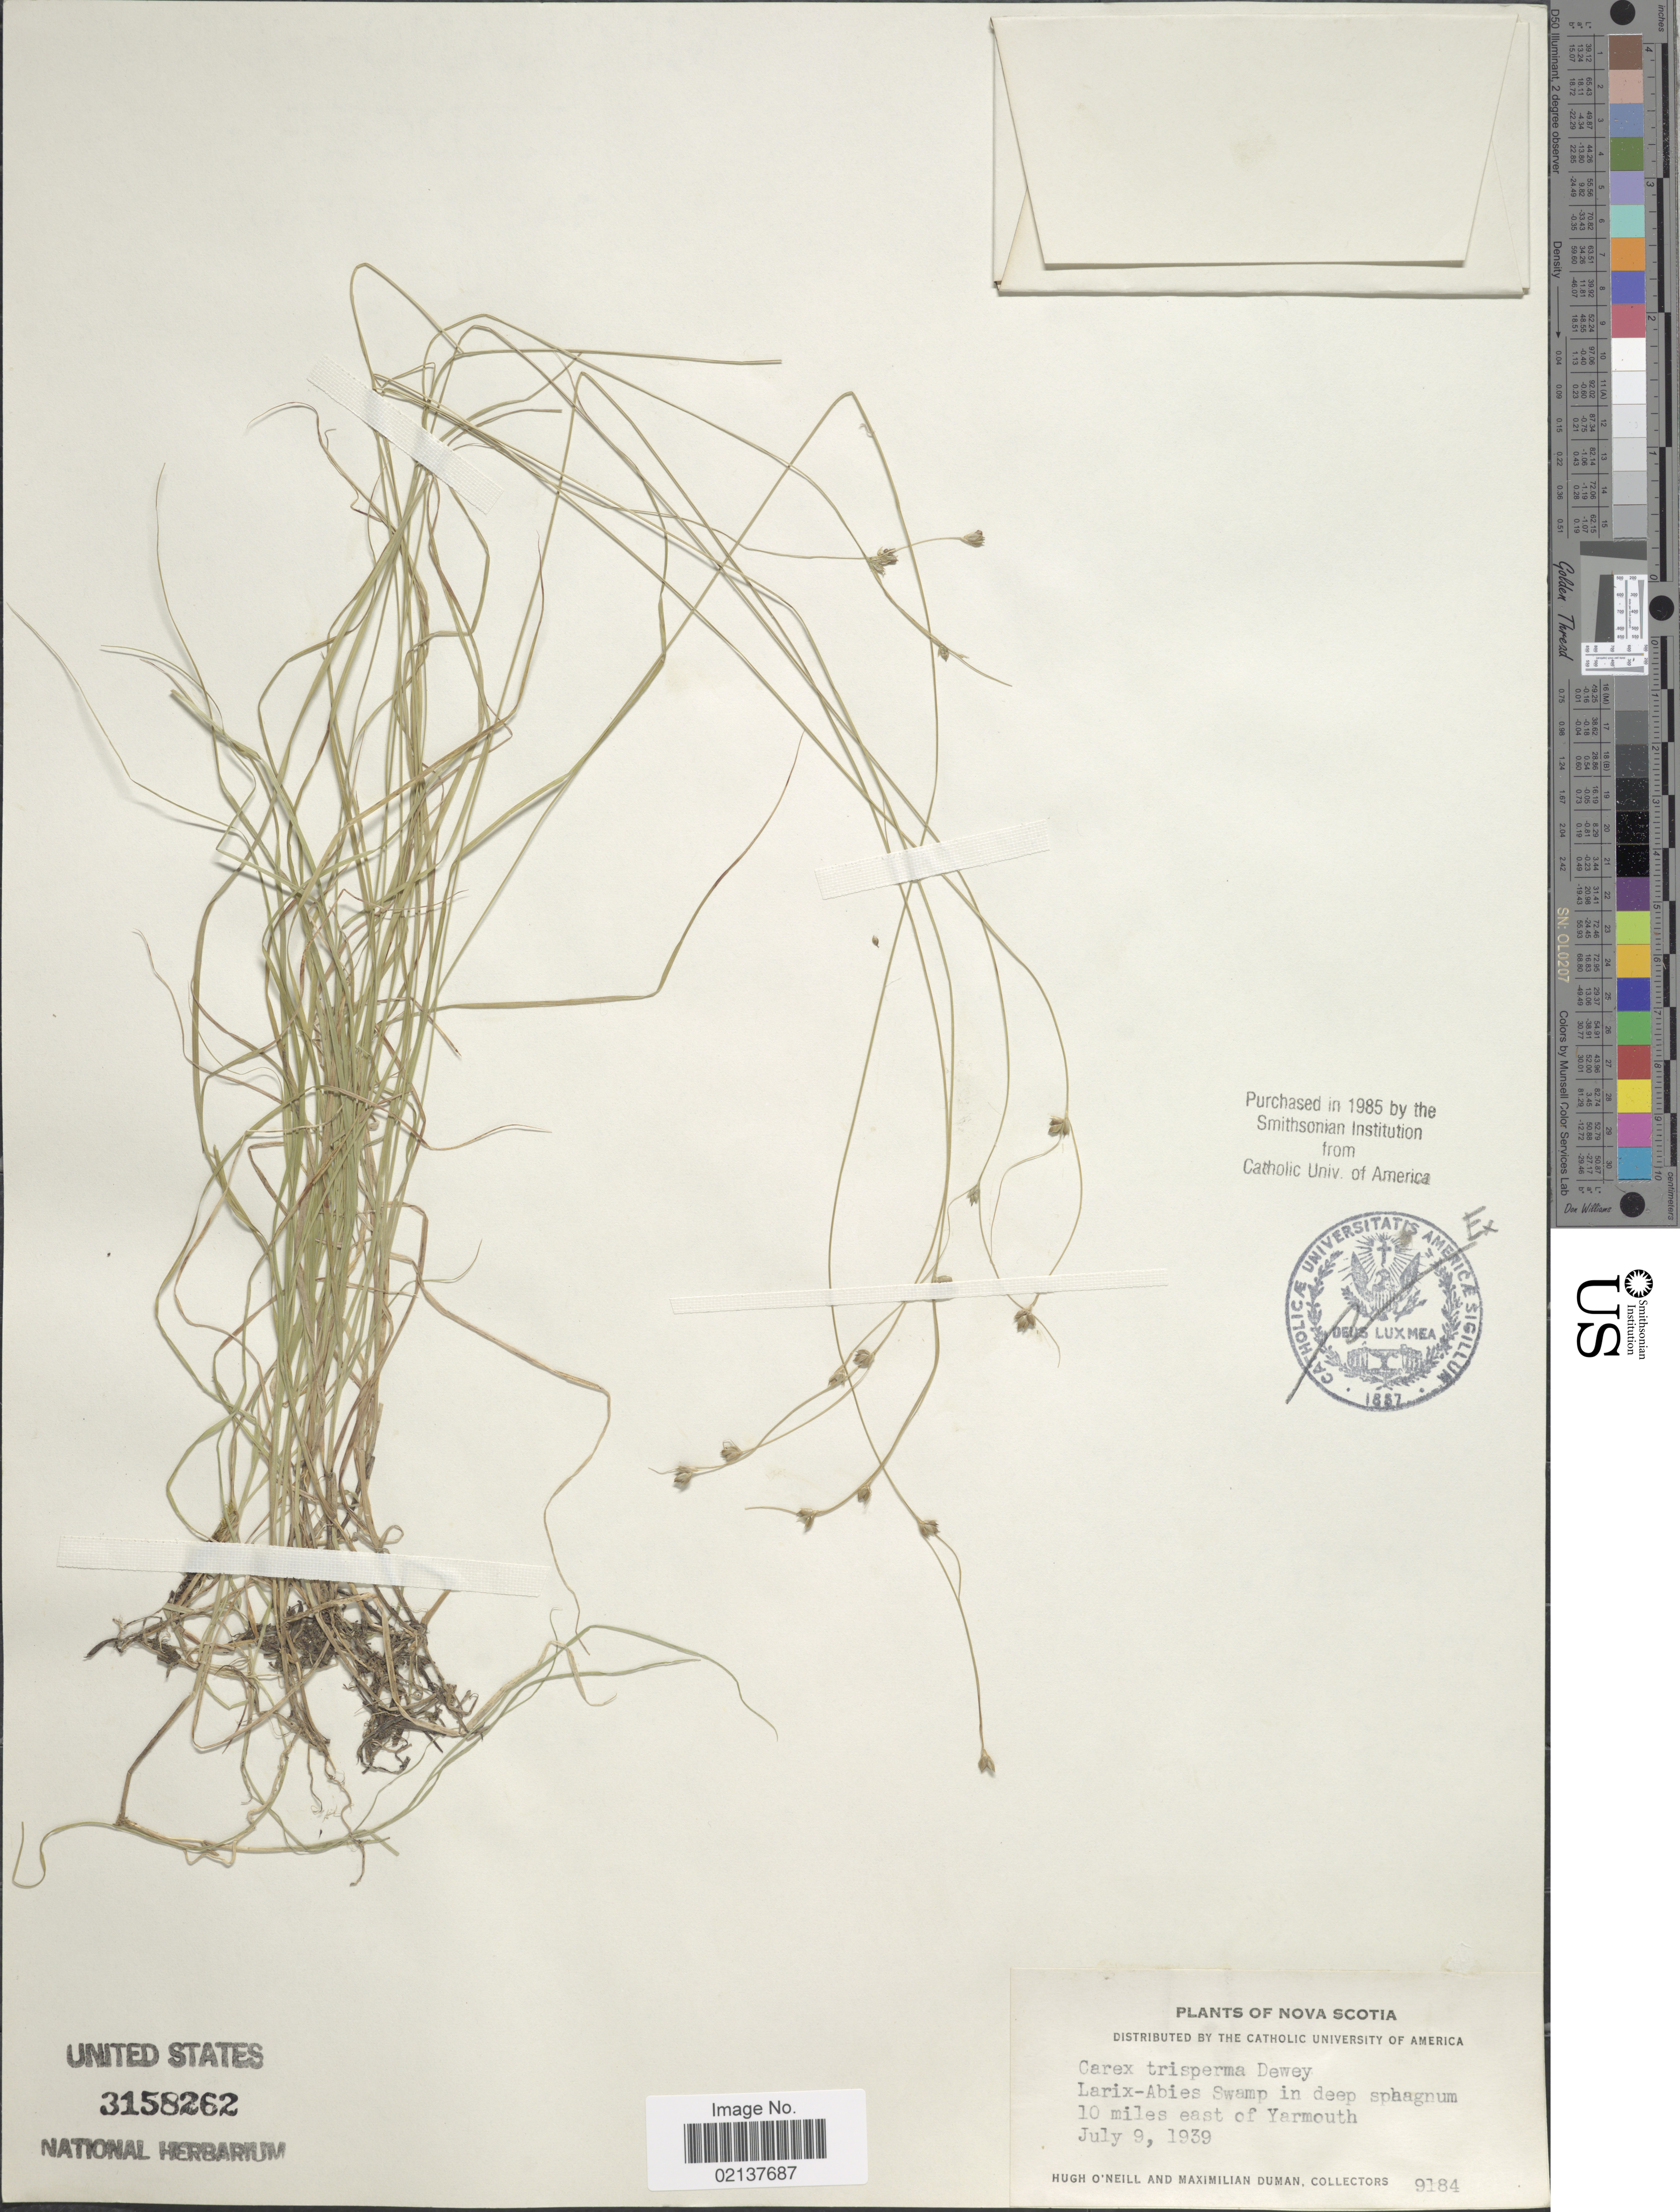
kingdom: Plantae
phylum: Tracheophyta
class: Liliopsida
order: Poales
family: Cyperaceae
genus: Carex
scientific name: Carex trisperma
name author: Dewey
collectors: H. O'Neill & M. Duman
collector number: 9184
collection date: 1939-07-09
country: Canada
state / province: Nova Scotia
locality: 10 miles east of Yarmouth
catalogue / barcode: US 3158262